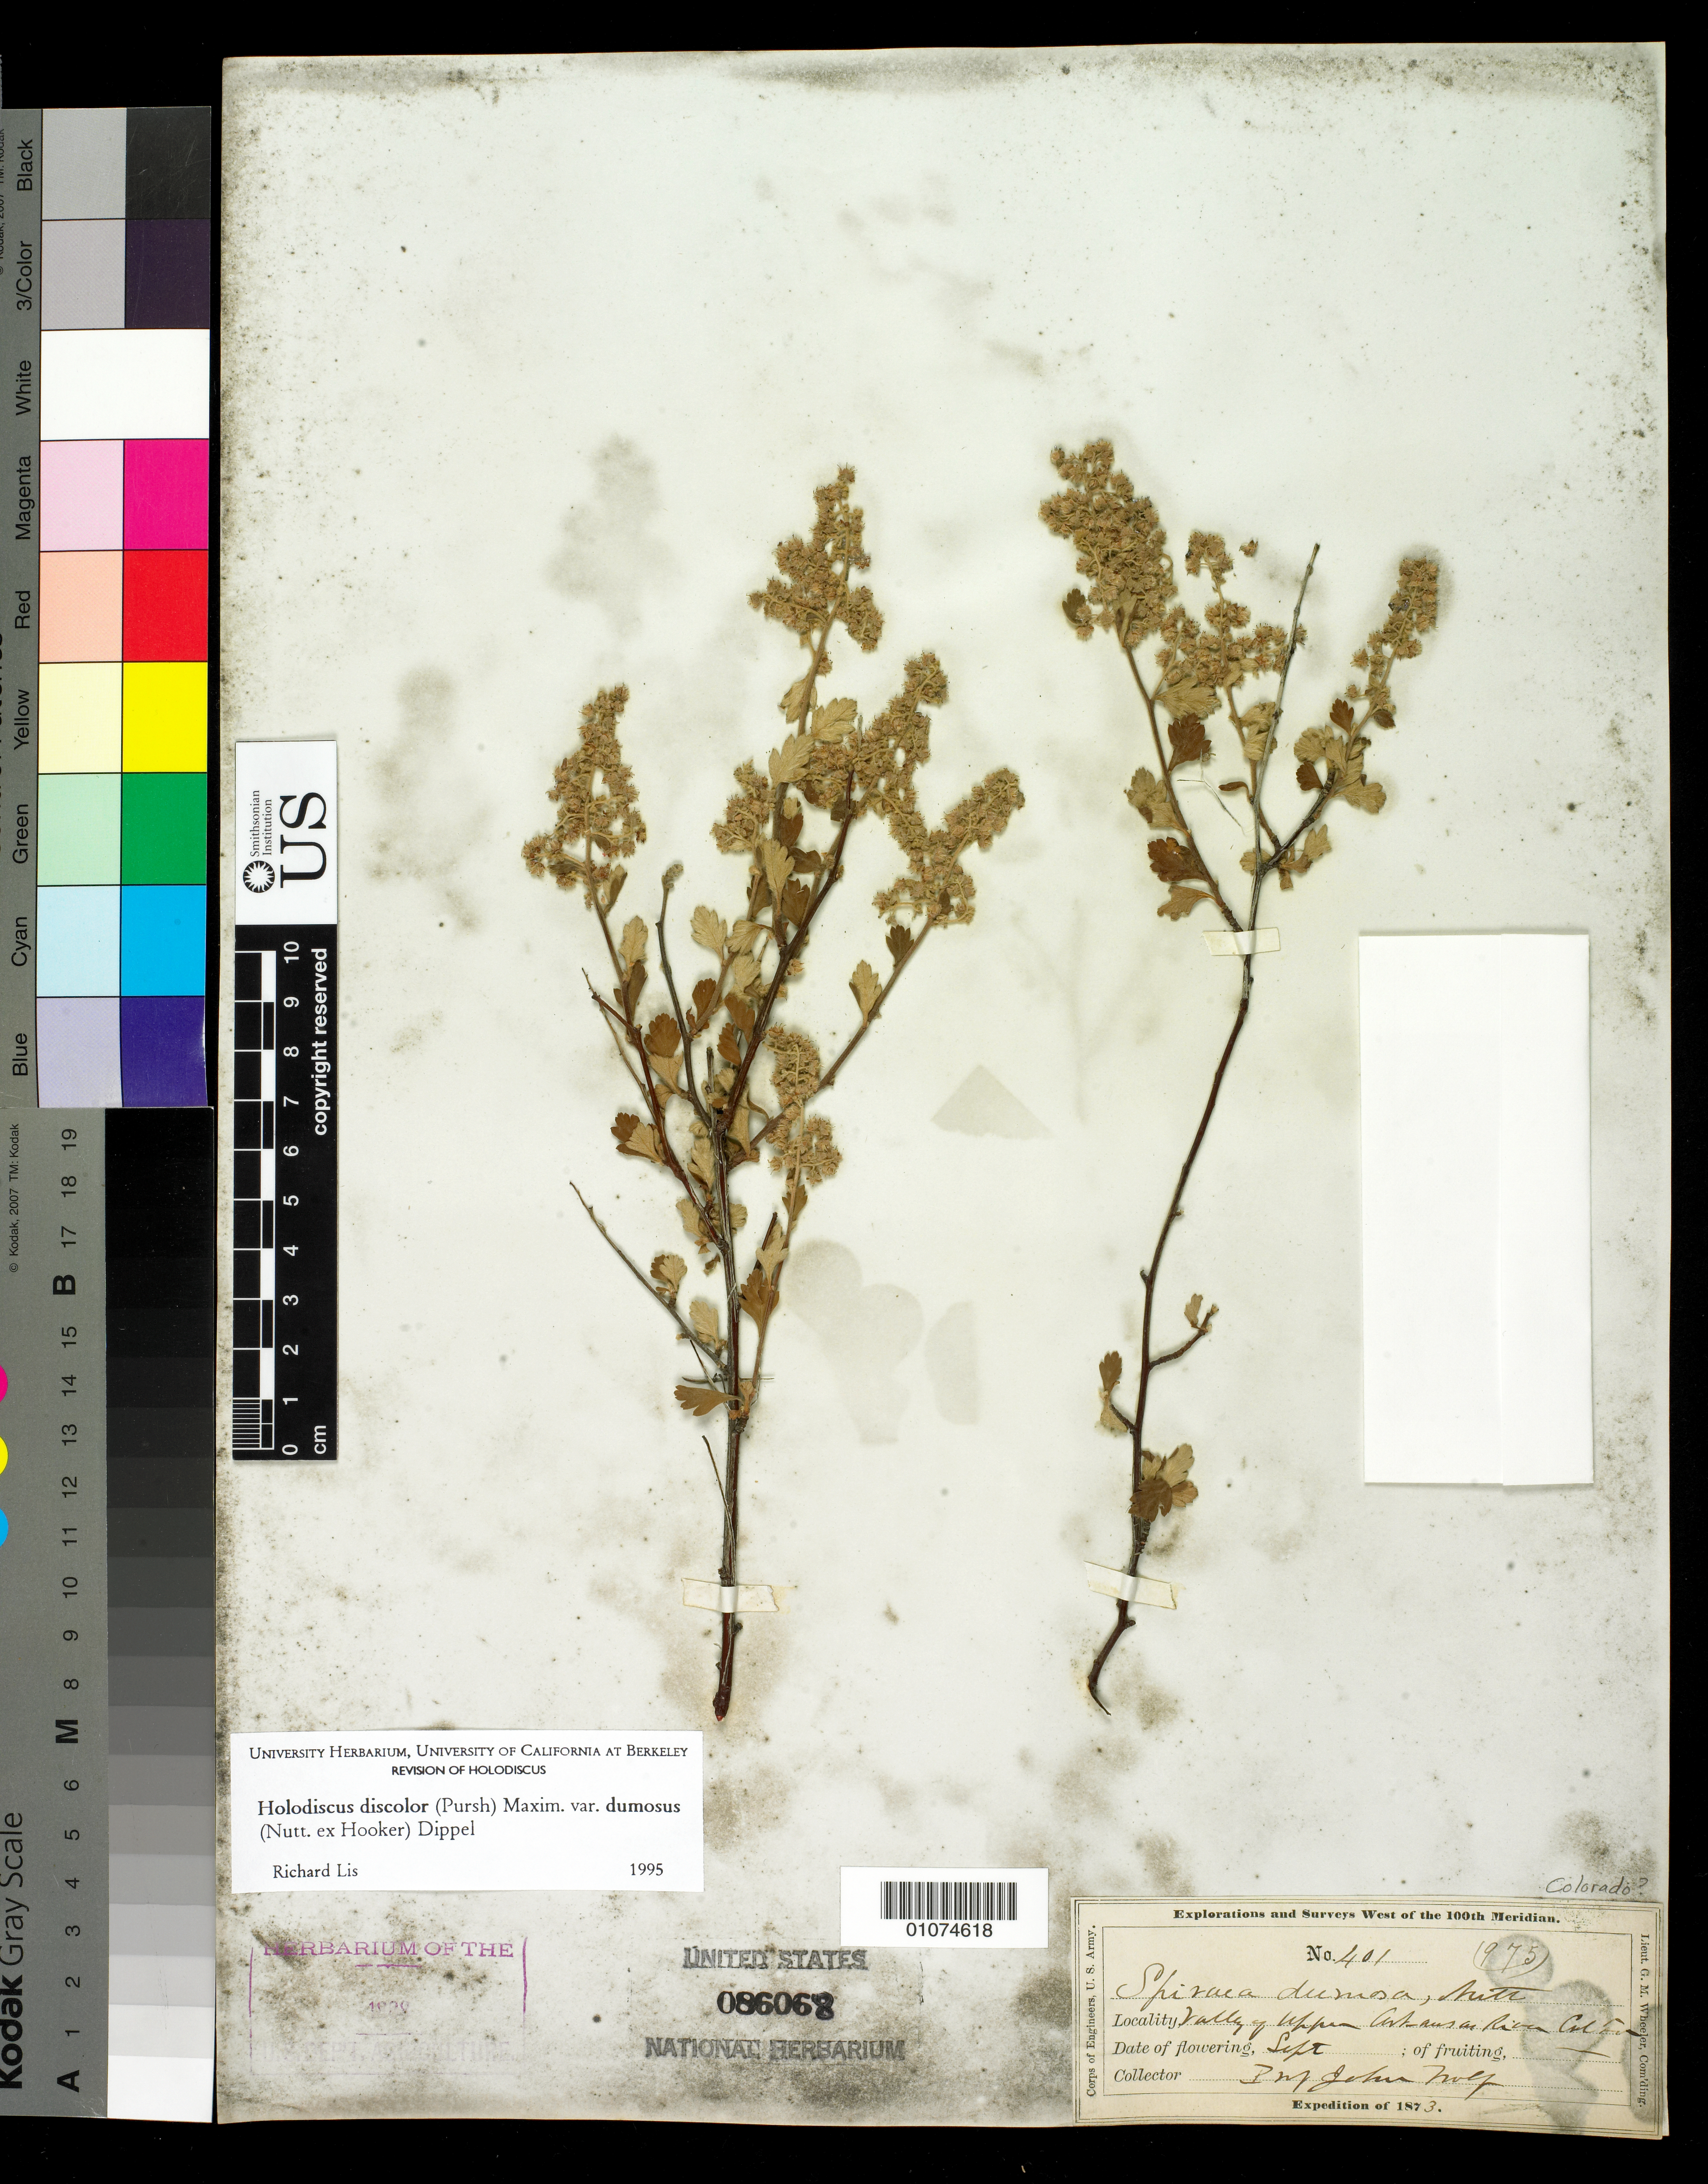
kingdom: Plantae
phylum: Tracheophyta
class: Magnoliopsida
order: Rosales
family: Rosaceae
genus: Holodiscus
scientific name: Holodiscus discolor var. dumosus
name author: Maxim. ex J.M. Coult.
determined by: Strong, Mark T., (BOT), Smithsonian Institution - National Museum of Natural History (UNITED STATES)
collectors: J. Wolf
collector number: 401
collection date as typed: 1873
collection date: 1873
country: United States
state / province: Colorado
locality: Valley of upper Arkansas River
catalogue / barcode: US 86068